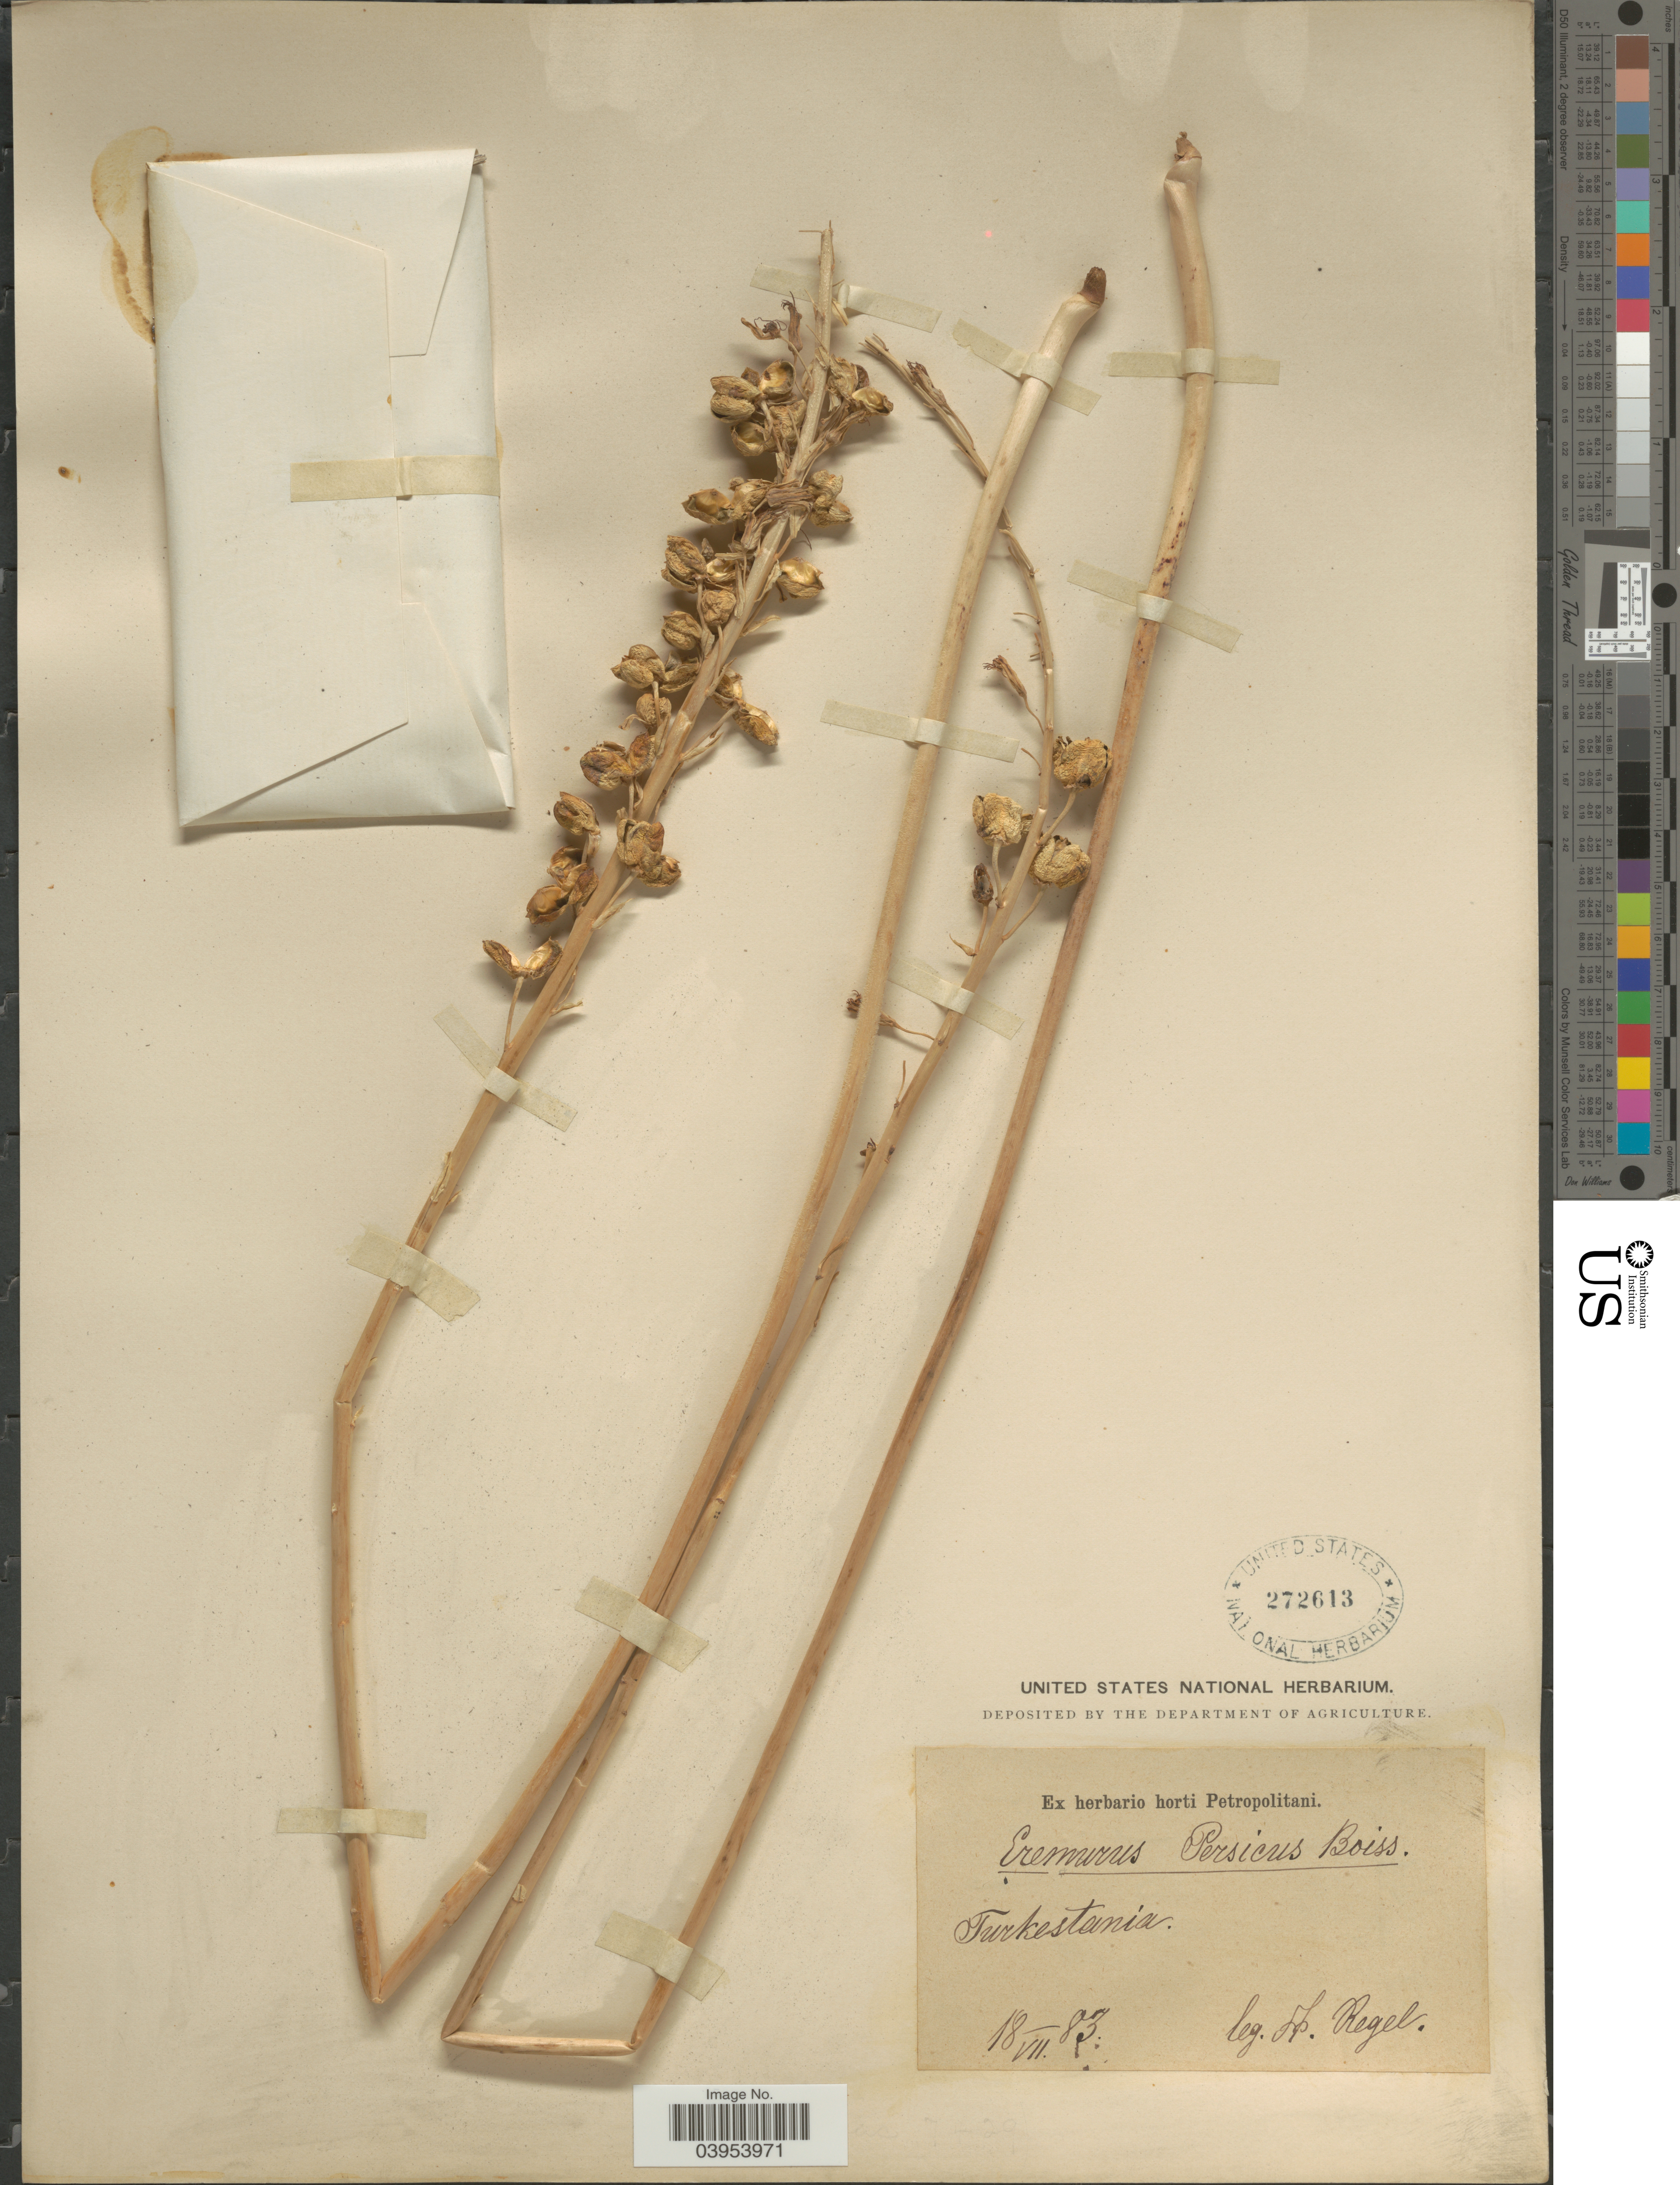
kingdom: Plantae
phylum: Tracheophyta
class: Liliopsida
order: Asparagales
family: Asphodelaceae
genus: Eremurus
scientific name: Eremurus persicus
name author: (Jaub. & Spach) Boiss.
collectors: A. Regel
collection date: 1883-07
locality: Turkestania.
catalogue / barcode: US 272613